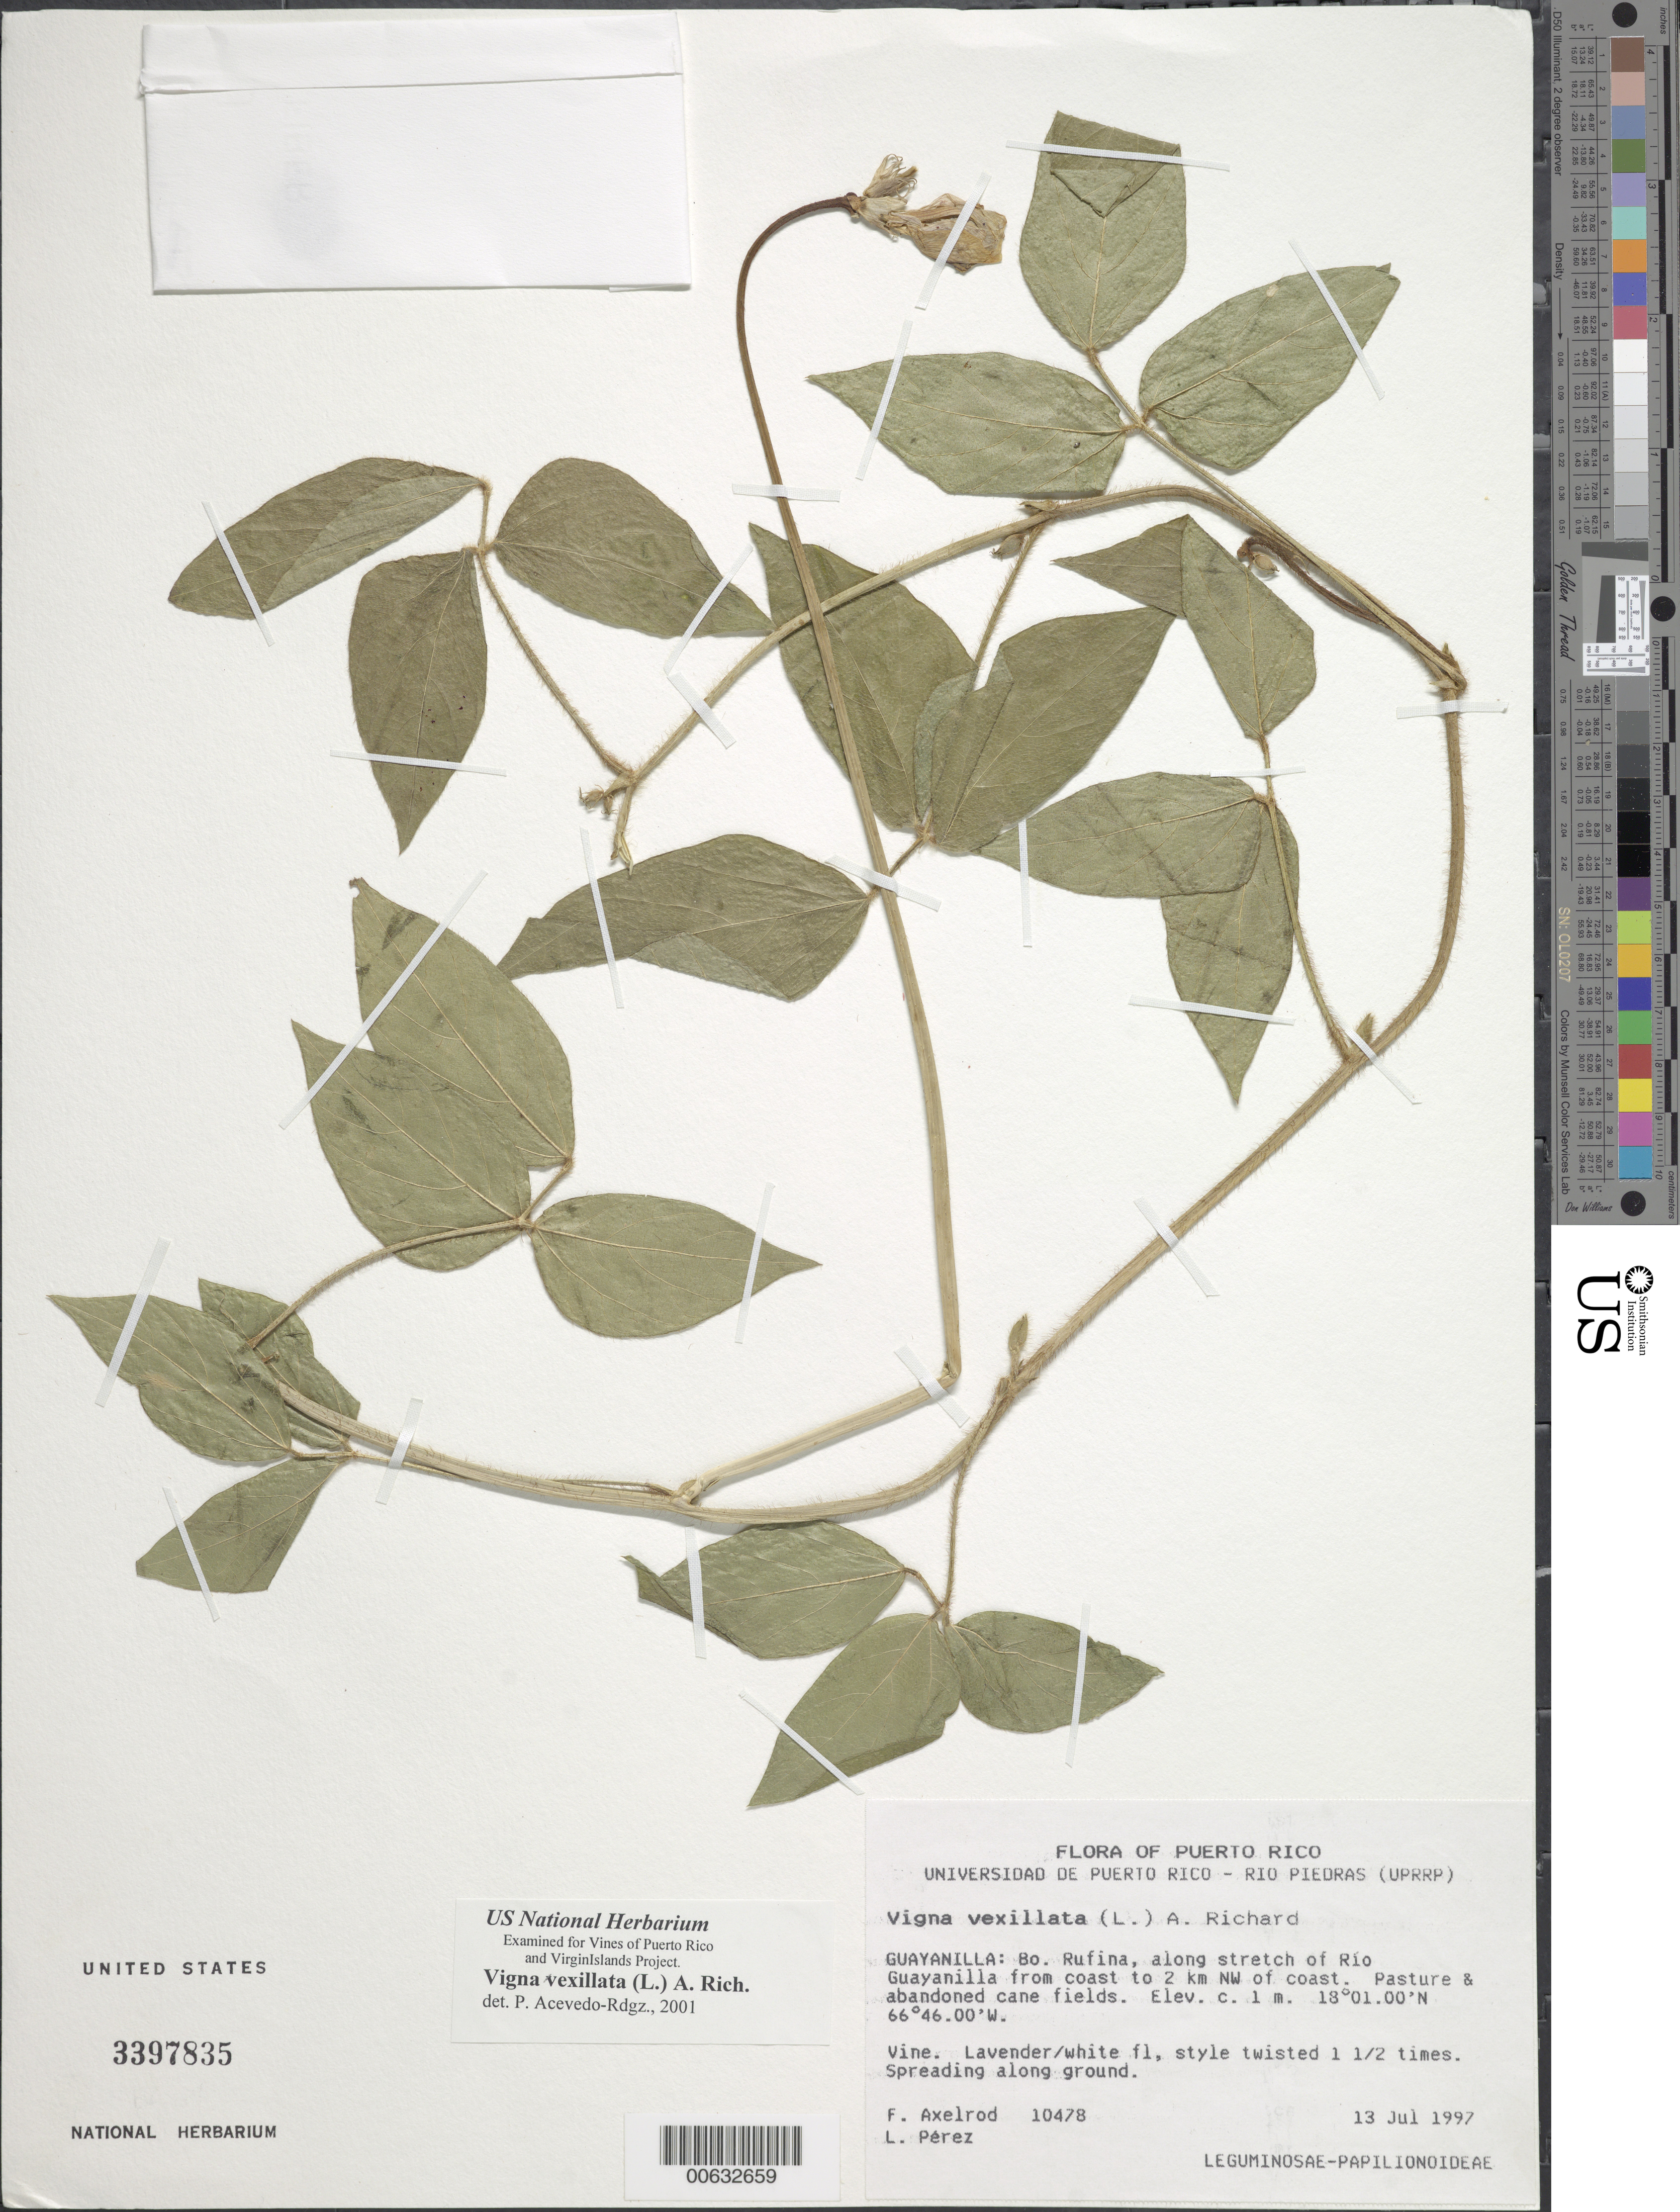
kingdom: Plantae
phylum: Tracheophyta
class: Magnoliopsida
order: Fabales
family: Fabaceae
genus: Vigna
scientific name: Vigna vexillata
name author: (L.) A. Rich.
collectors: F. S. Axelrod & L. Pérez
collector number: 10478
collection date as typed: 13 Jul 1997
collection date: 1997-07-13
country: Puerto Rico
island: Greater Antilles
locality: Guayanilla: Bo. Rufina, along stretch of Río Guayanilla from coast to 2 km NW of coast.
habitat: Pasture and abandoned cane fields.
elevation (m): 1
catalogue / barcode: US 3397835